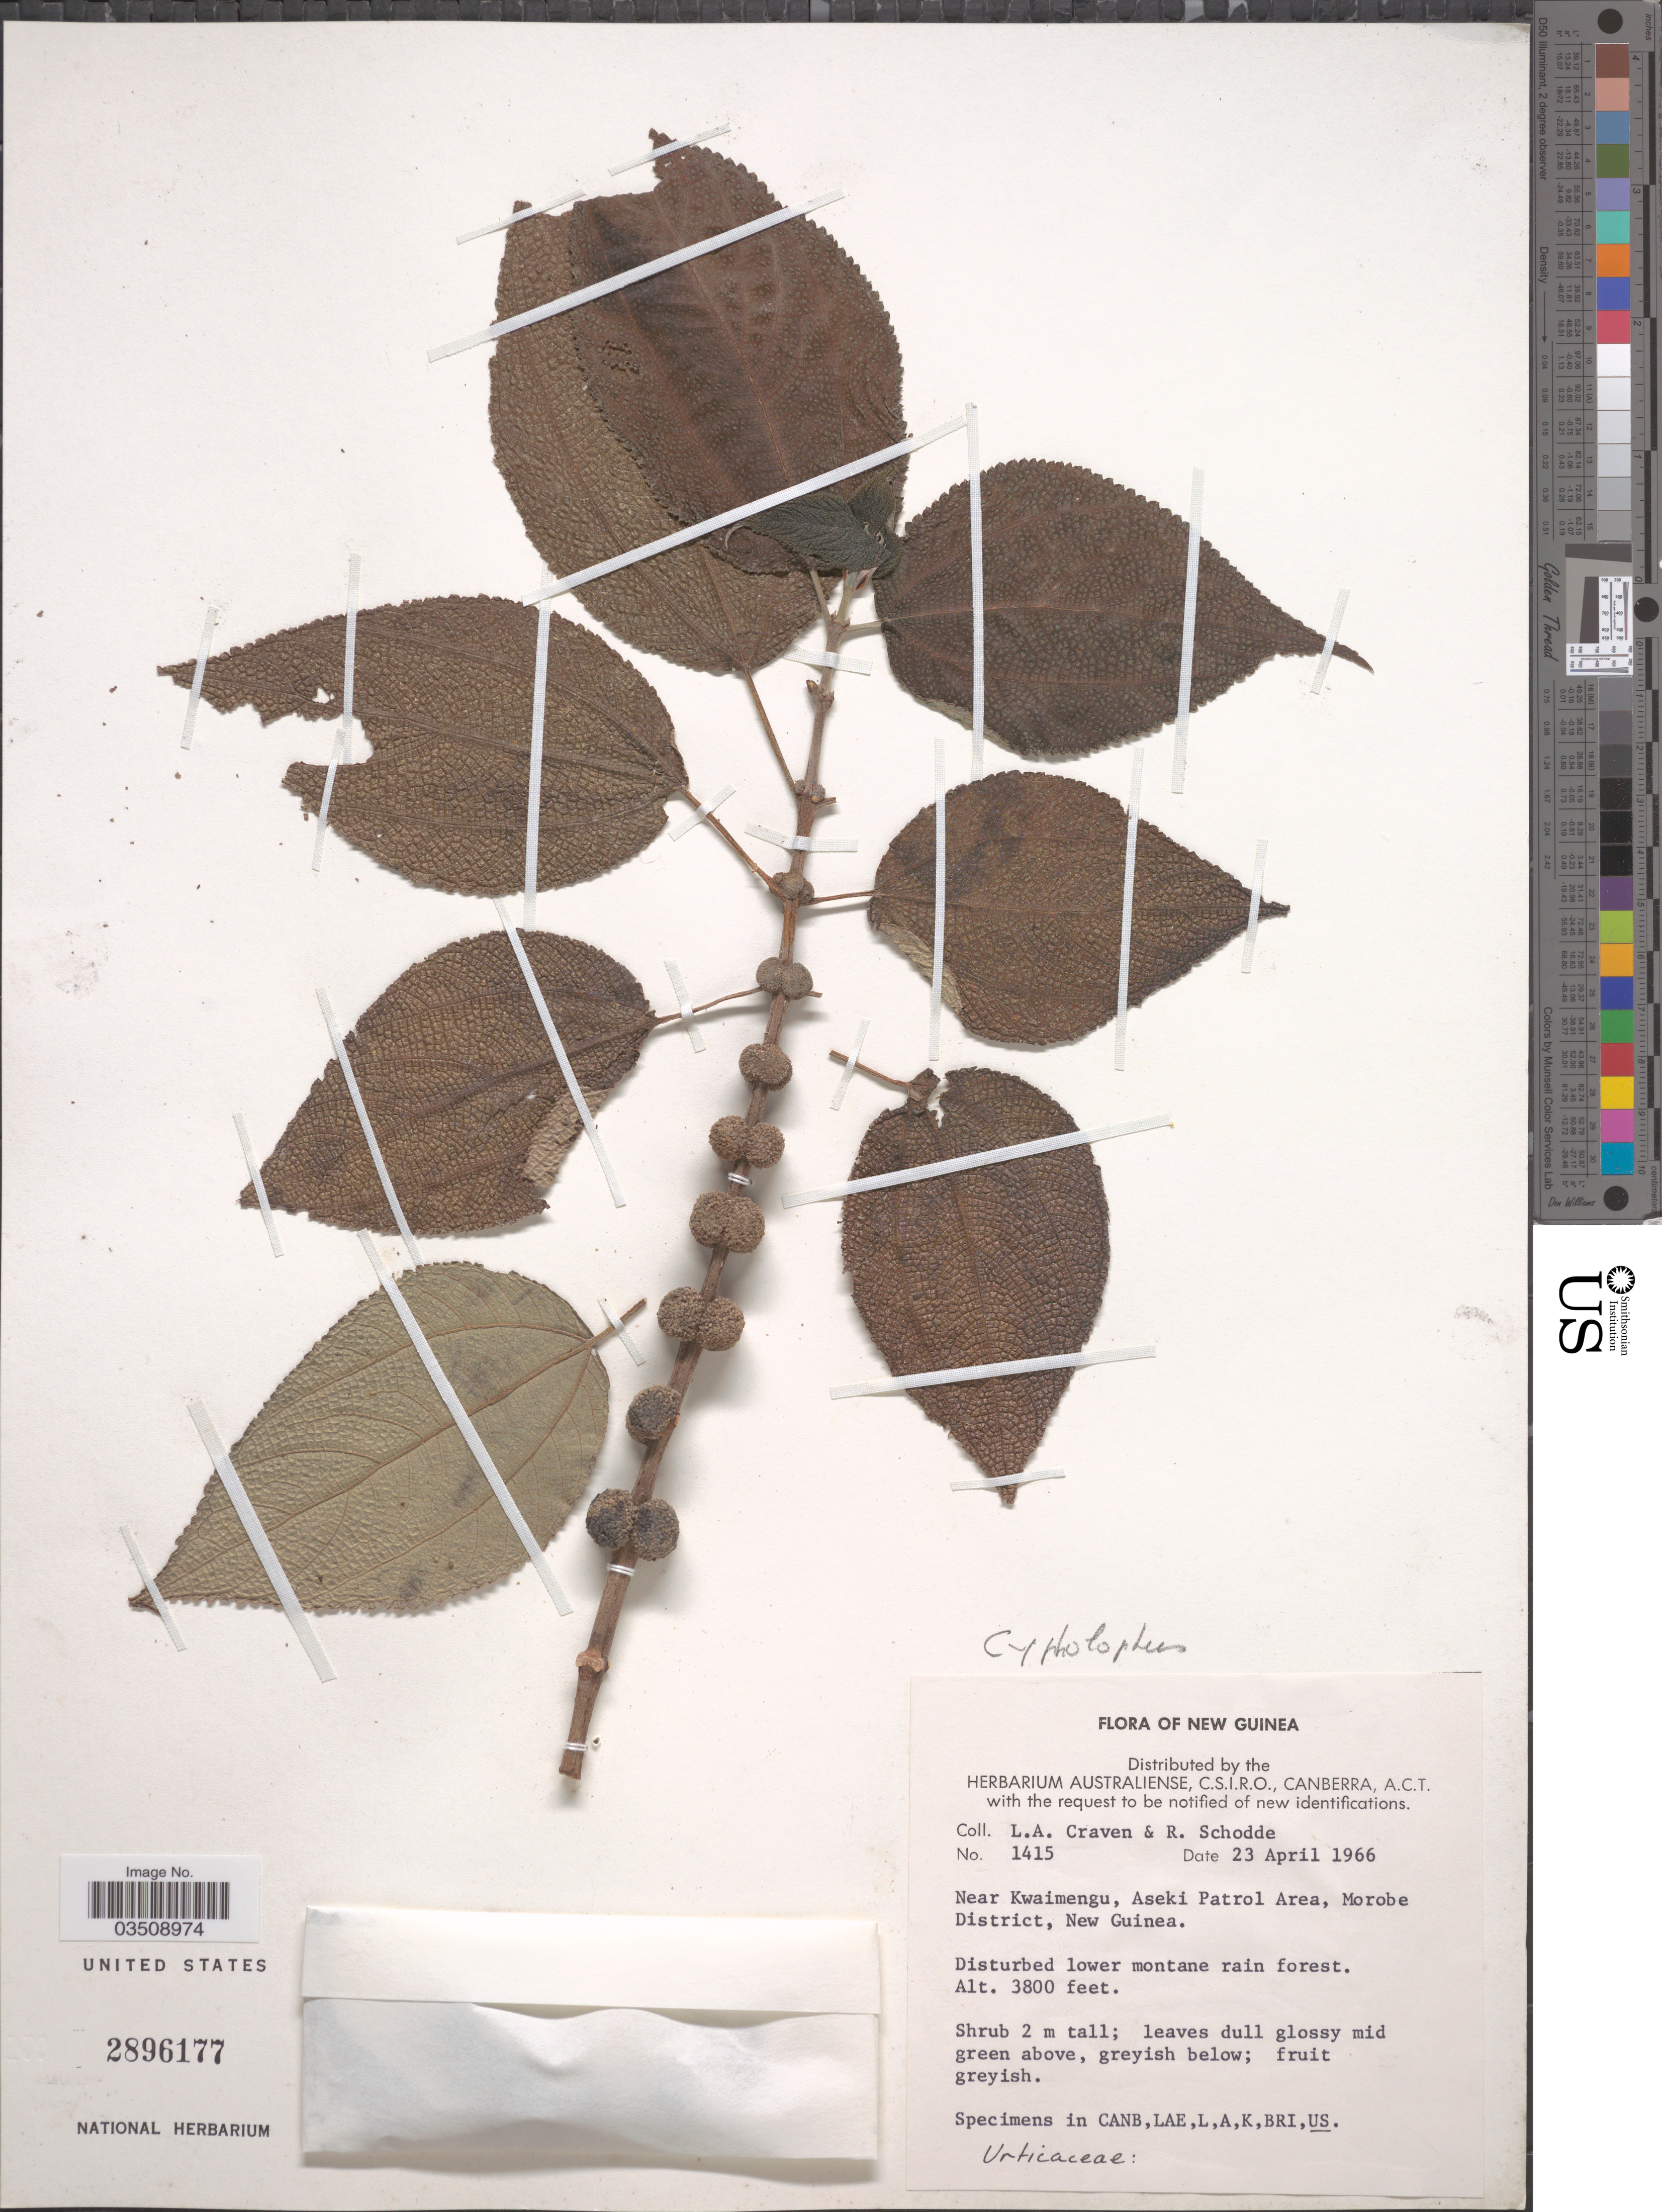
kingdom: Plantae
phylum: Tracheophyta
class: Magnoliopsida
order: Rosales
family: Urticaceae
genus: Cypholophus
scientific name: Cypholophus sp.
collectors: L. A. Craven & R. Schodde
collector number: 1415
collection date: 1966-04-23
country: Papua New Guinea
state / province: Morobe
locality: New Guinea. Near Kwaimengu, Aseki Patrol Area, Morobe District.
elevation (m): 1158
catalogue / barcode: US 2896177